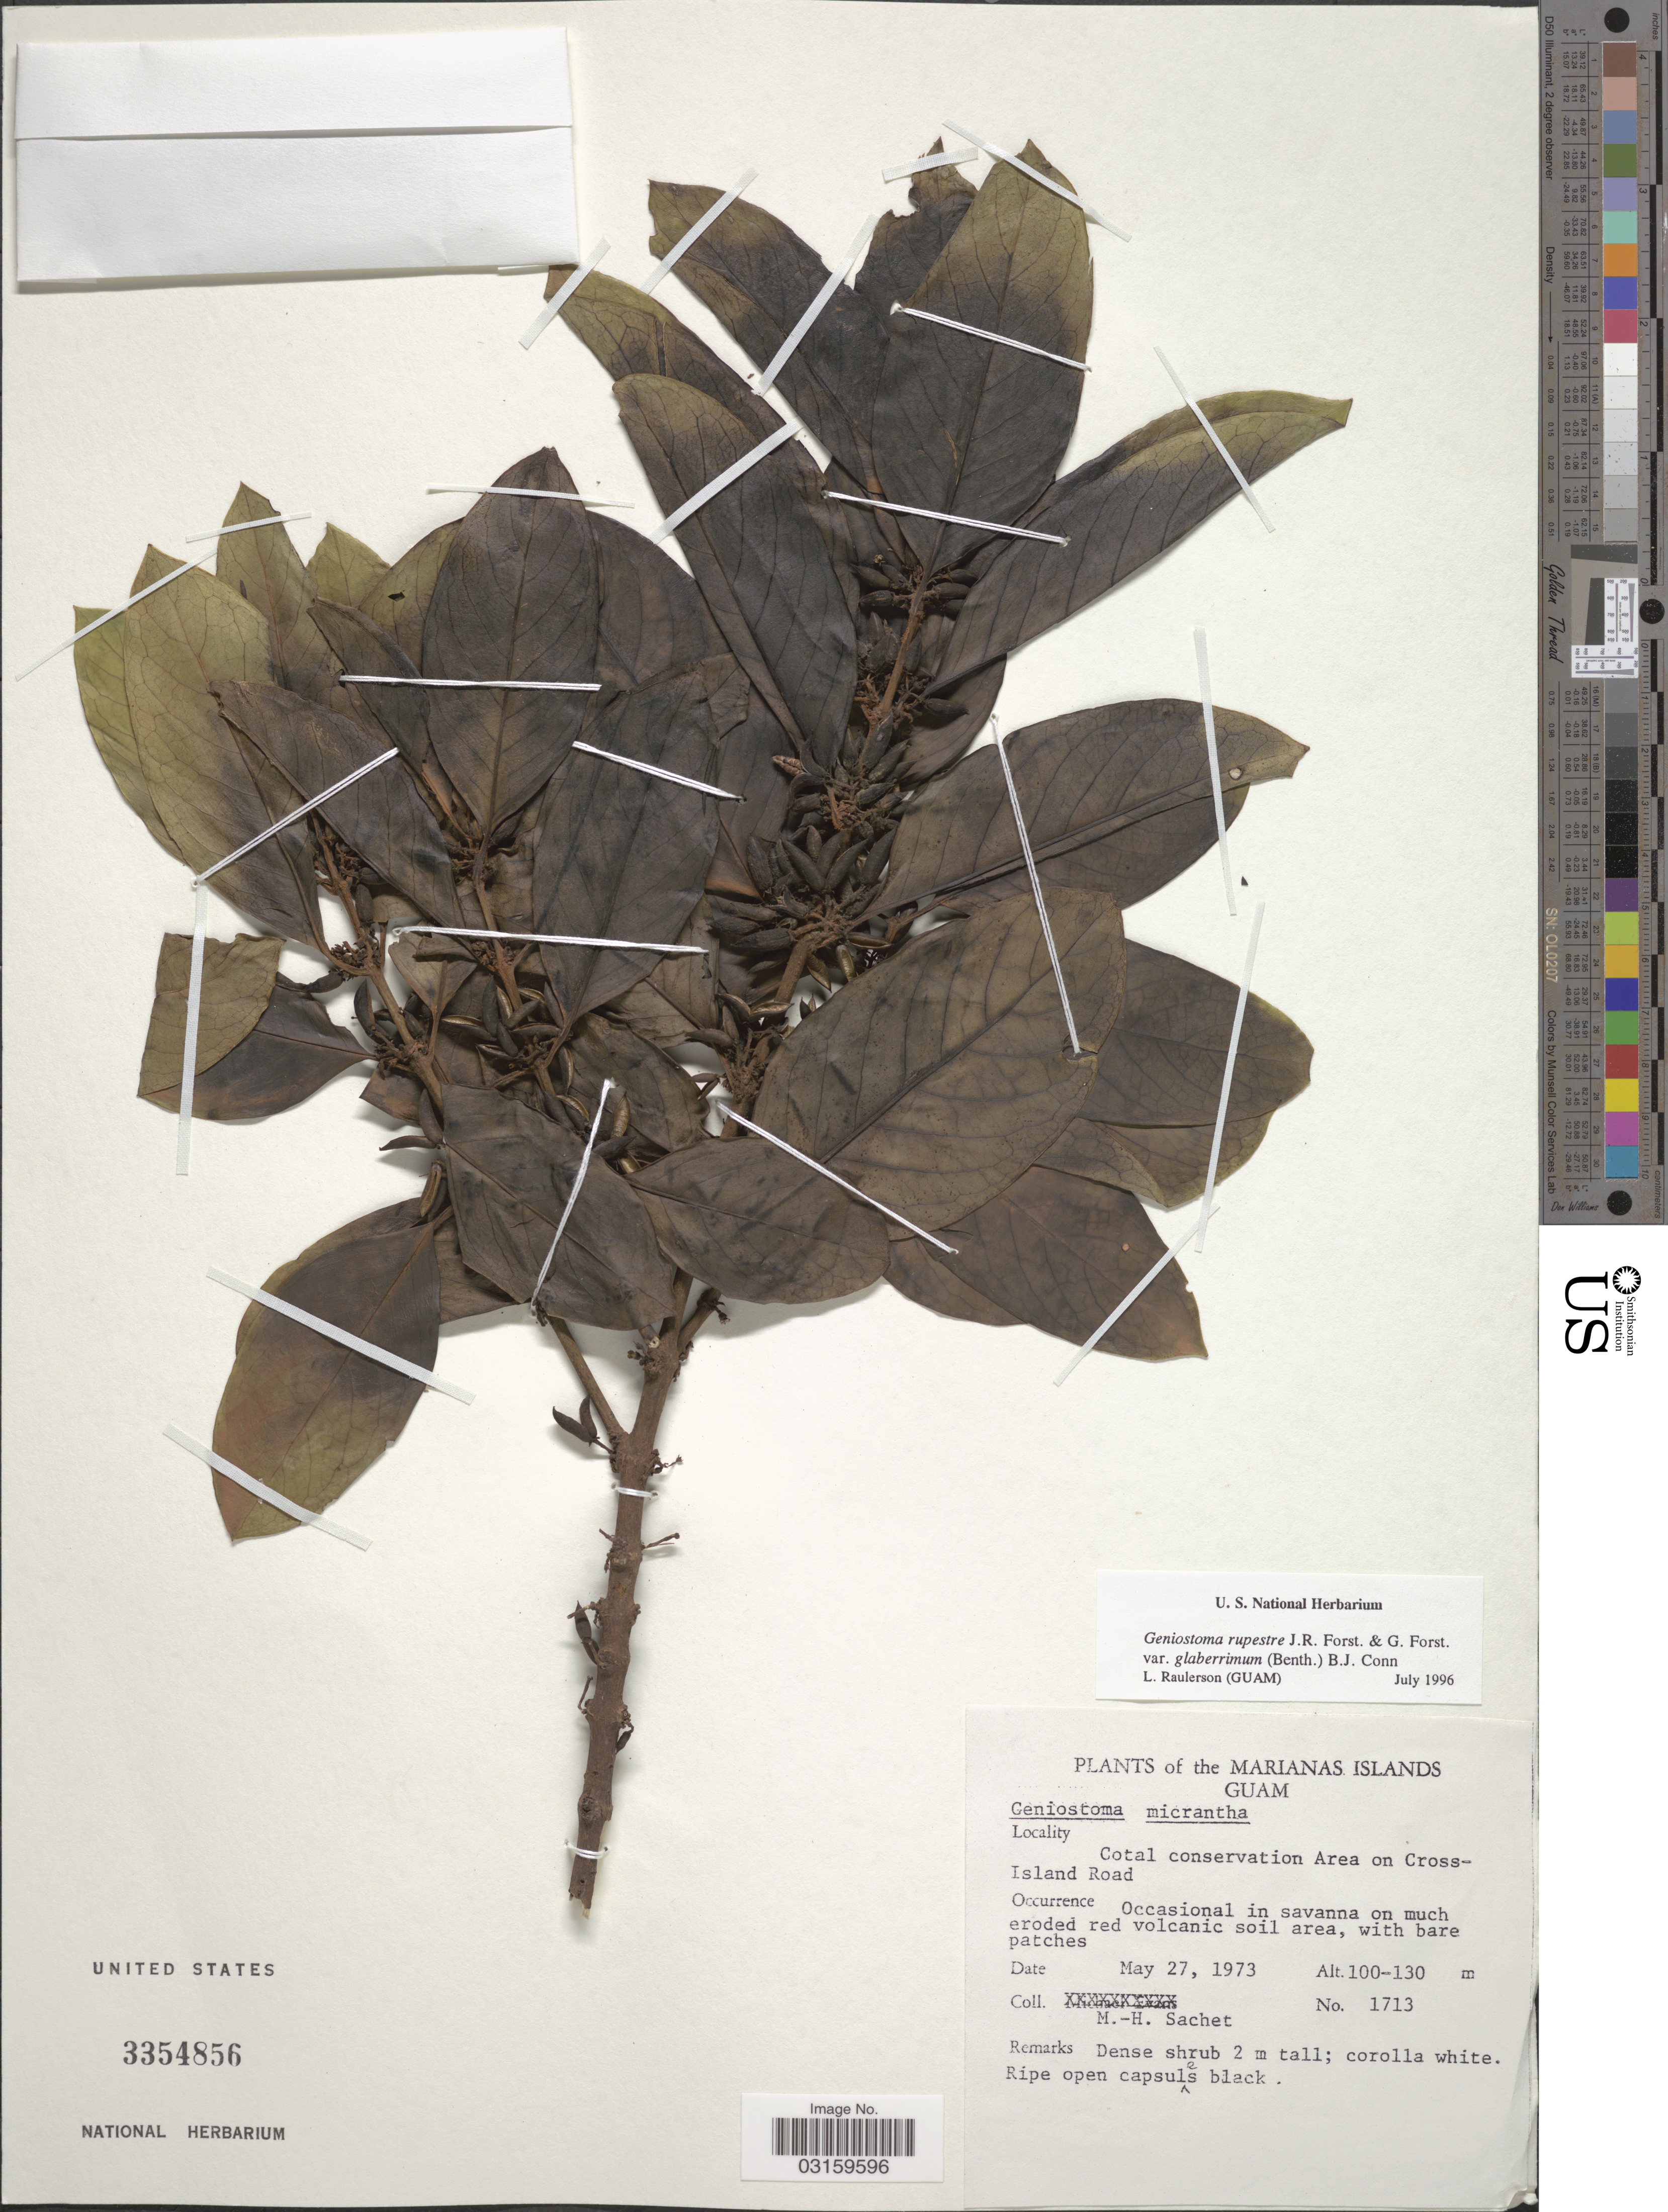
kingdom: Plantae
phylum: Tracheophyta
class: Magnoliopsida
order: Gentianales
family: Loganiaceae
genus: Geniostoma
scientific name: Geniostoma rupestre var. glaberrimum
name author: J.R. Forst. & G. Forst.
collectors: M.-H. Sachet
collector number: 1713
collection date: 1973-05-27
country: Guam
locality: Marianas Islands. Cotal conservation Area on Cross-Island Road.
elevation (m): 100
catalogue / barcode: US 3354856